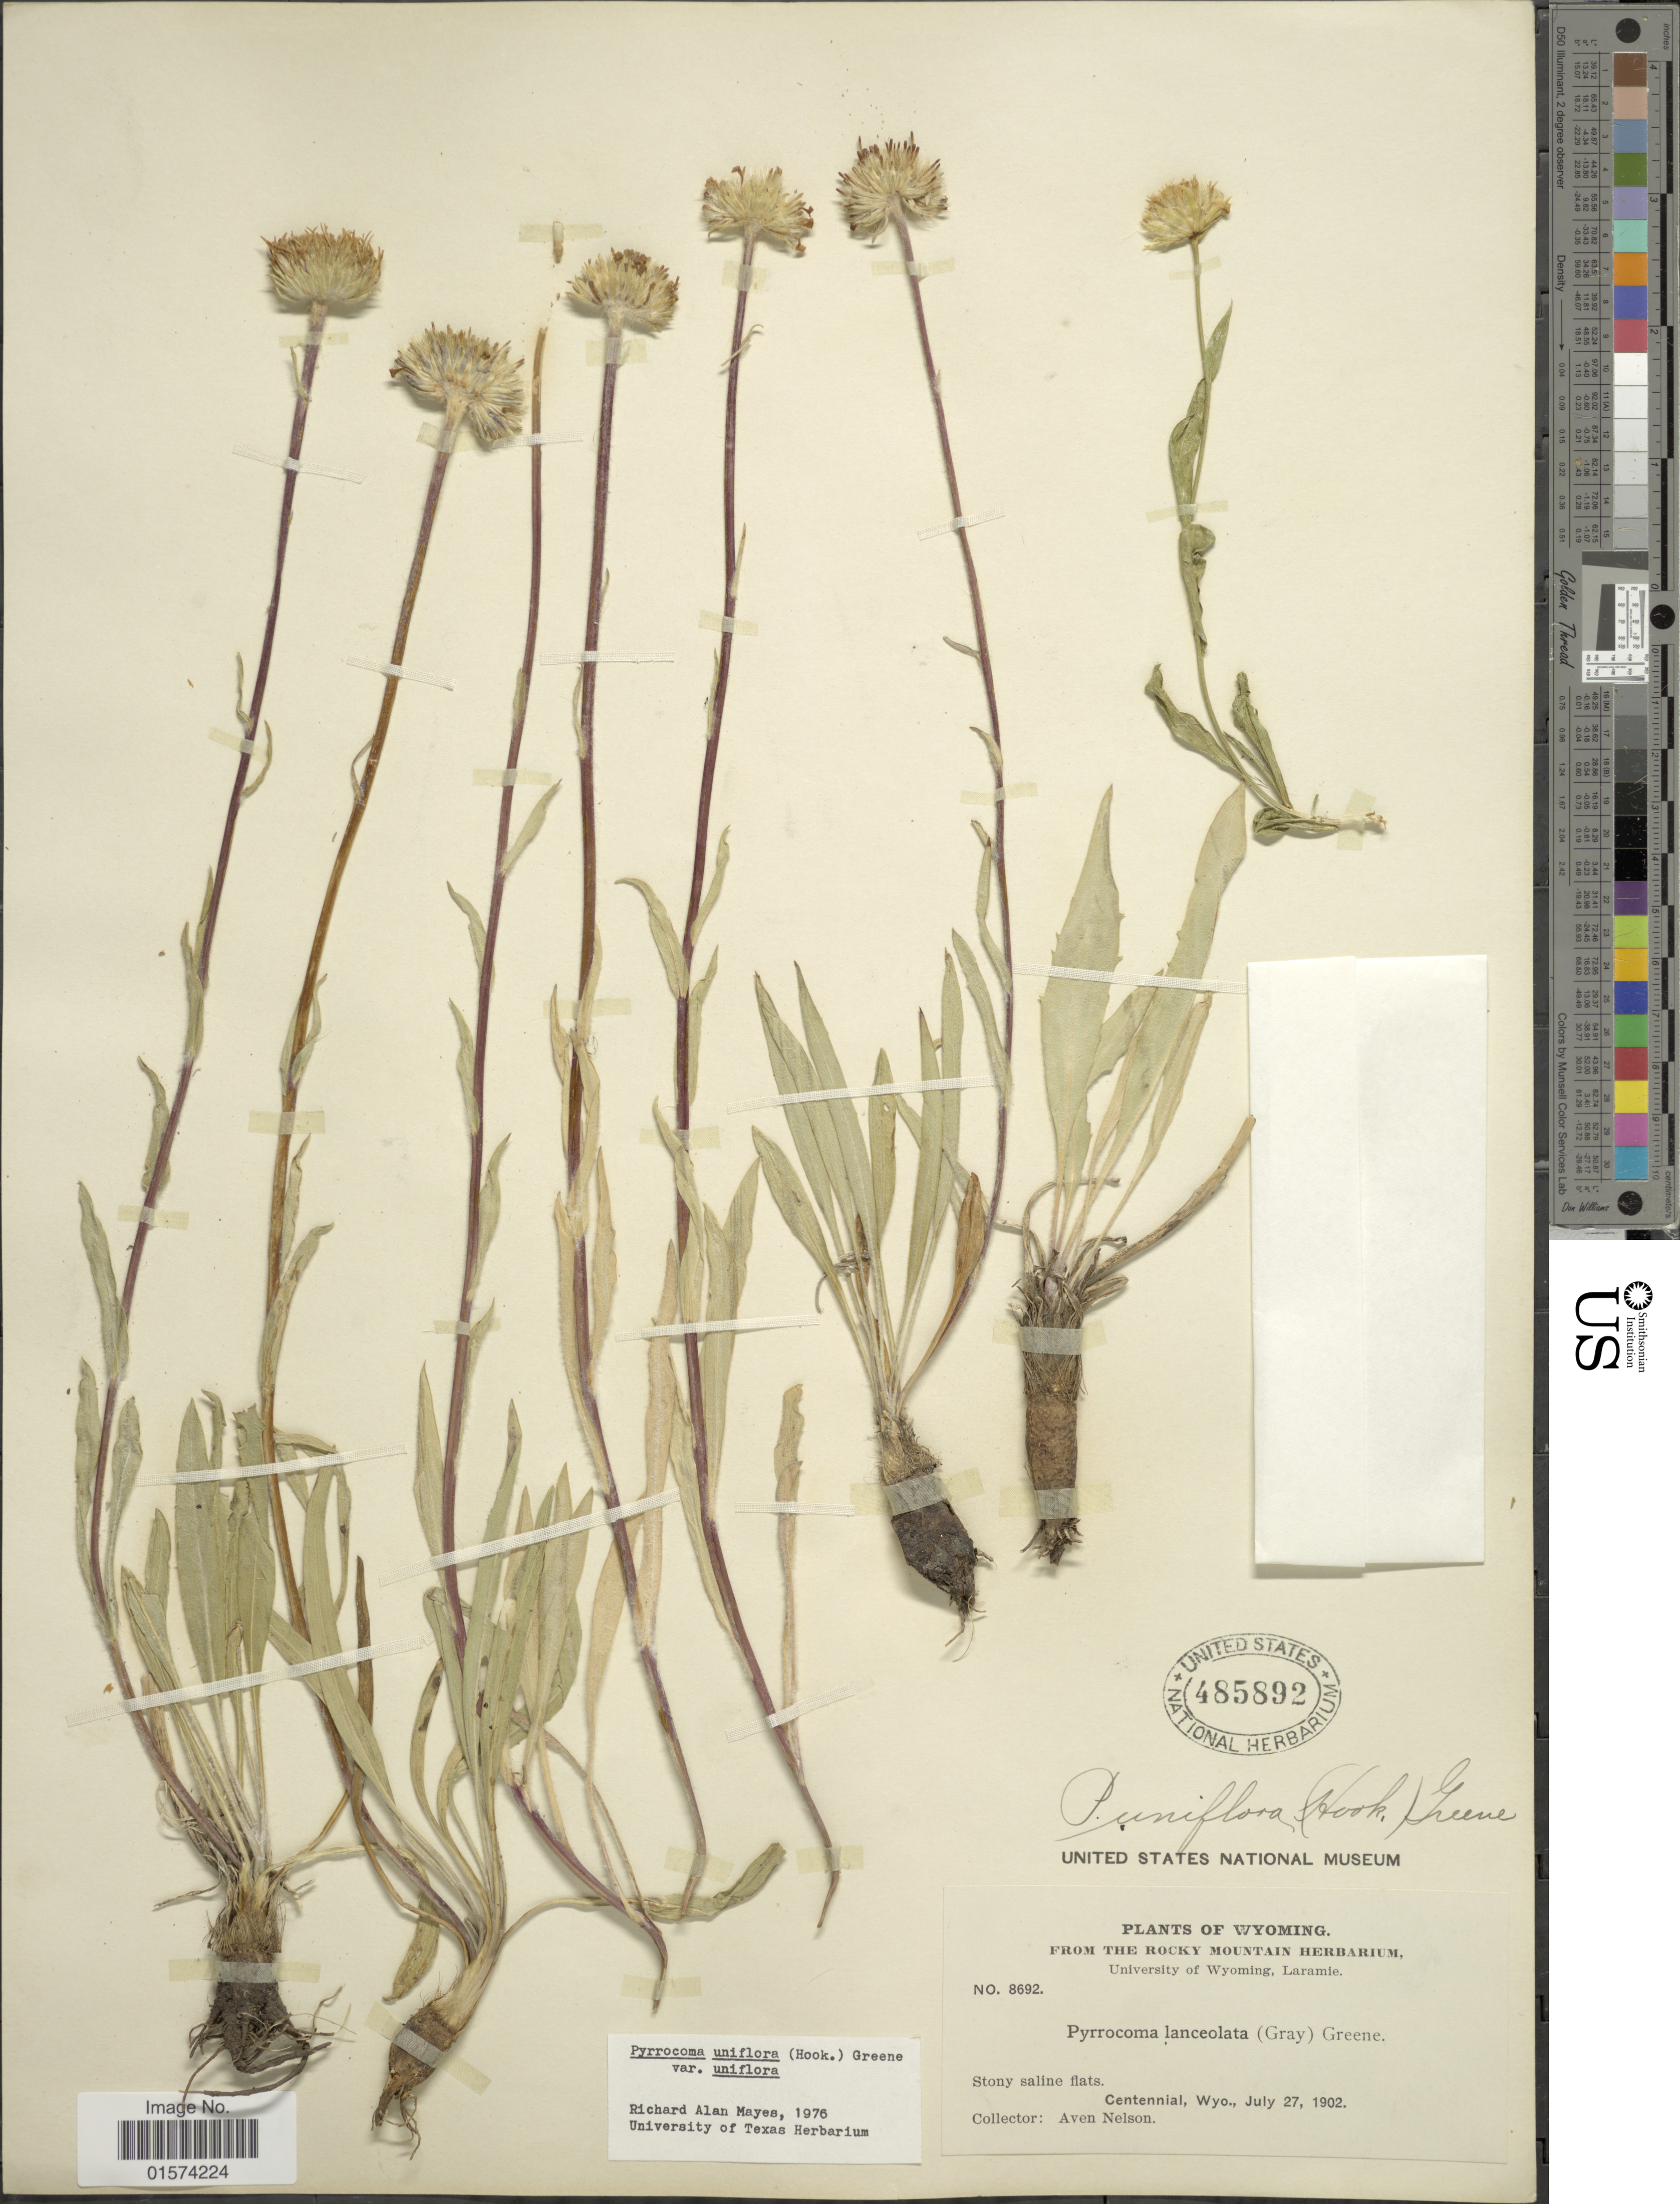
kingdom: Plantae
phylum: Tracheophyta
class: Magnoliopsida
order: Asterales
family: Asteraceae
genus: Pyrrocoma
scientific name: Pyrrocoma uniflora var. uniflora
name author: (Hook.) Greene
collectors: A. Nelson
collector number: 8692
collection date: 1902-07-27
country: United States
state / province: Wyoming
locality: Stony saline flats, Centennial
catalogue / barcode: US 485892